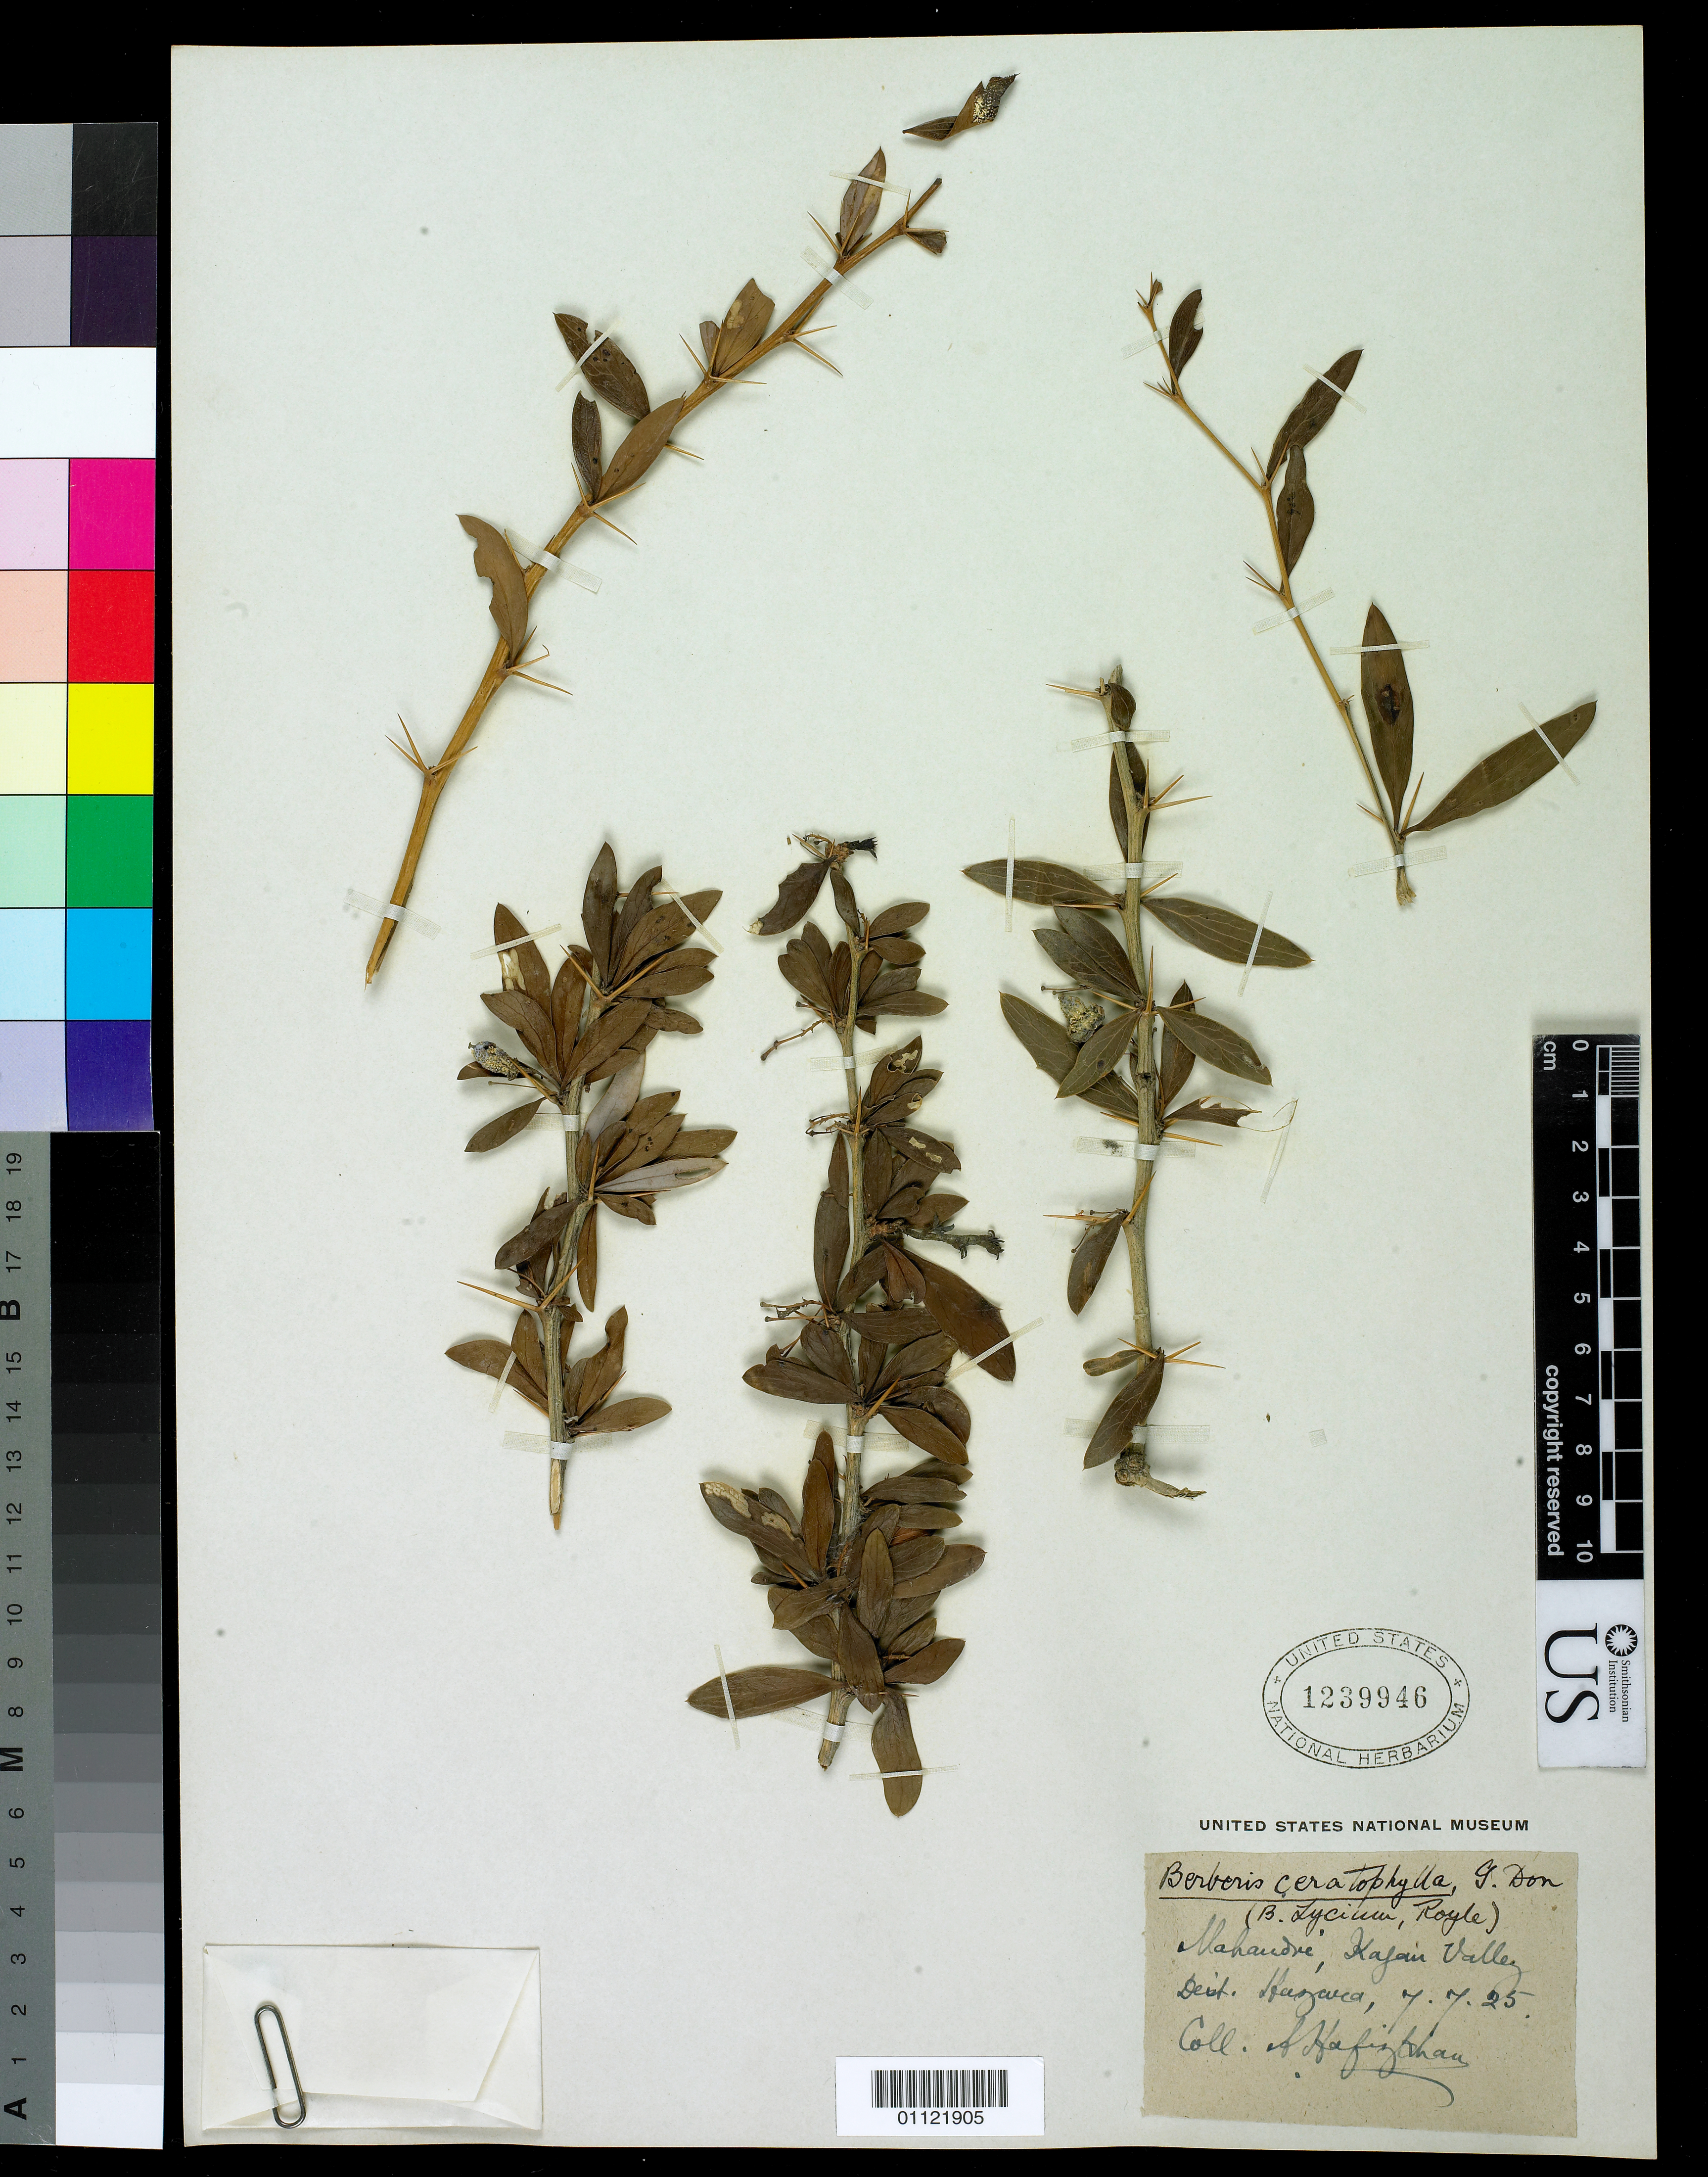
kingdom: Plantae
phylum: Tracheophyta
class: Magnoliopsida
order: Ranunculales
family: Berberidaceae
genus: Berberis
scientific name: Berberis ceratophylla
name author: G. Don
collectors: A. Hafizkhan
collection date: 1925-07-07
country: Pakistan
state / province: Khyber Pakhtunkhwa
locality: Mahandri, Kagan Valley. Dist. Hazara.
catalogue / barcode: US 1239946